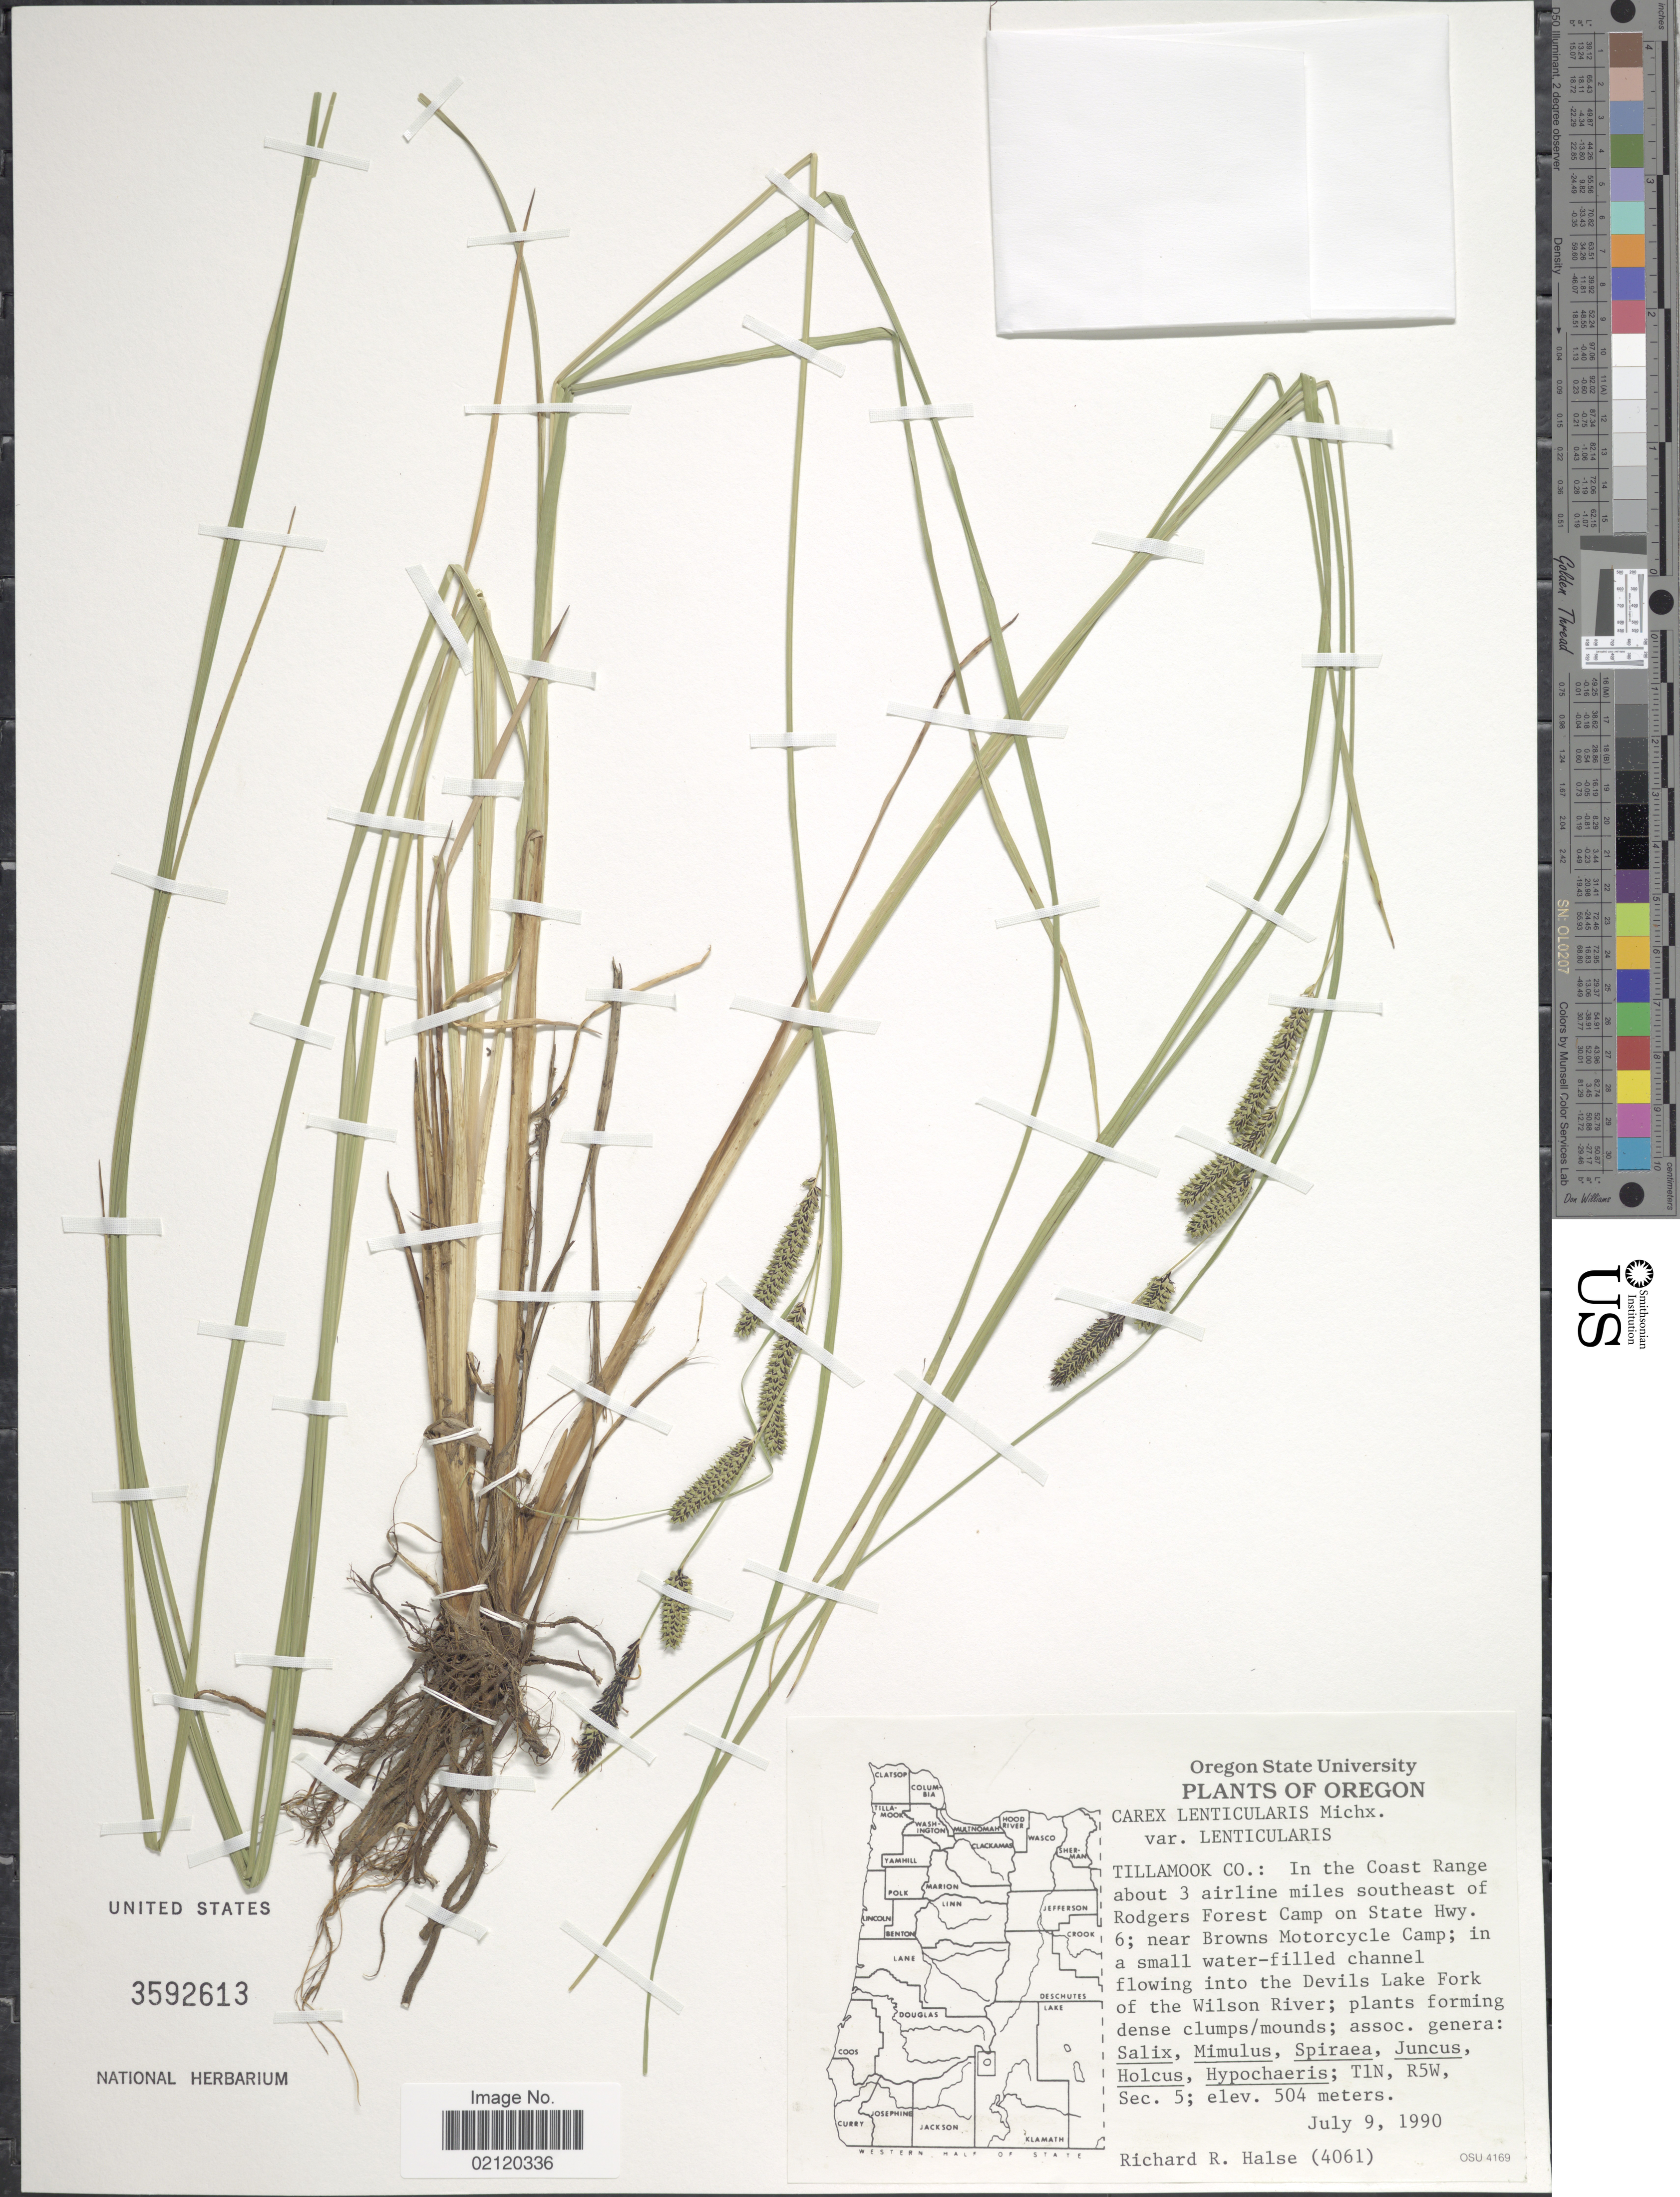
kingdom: Plantae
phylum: Tracheophyta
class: Liliopsida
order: Poales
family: Cyperaceae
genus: Carex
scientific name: Carex lenticularis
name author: Michx.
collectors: R. Halse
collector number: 4061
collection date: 1990-07-09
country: United States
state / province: Oregon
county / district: Tillamook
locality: Tillamook Co.: In the Coast Range about 3 airline miles southeast of Rodgers Forest Camp on State Hwy. 6; near Browns Motorcycle Camp; in a small water-filled channel flowing into the Devils Lake Fork of the Wilson River, T1N, R5W, Sec. 5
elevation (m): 504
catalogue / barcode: US 3592613